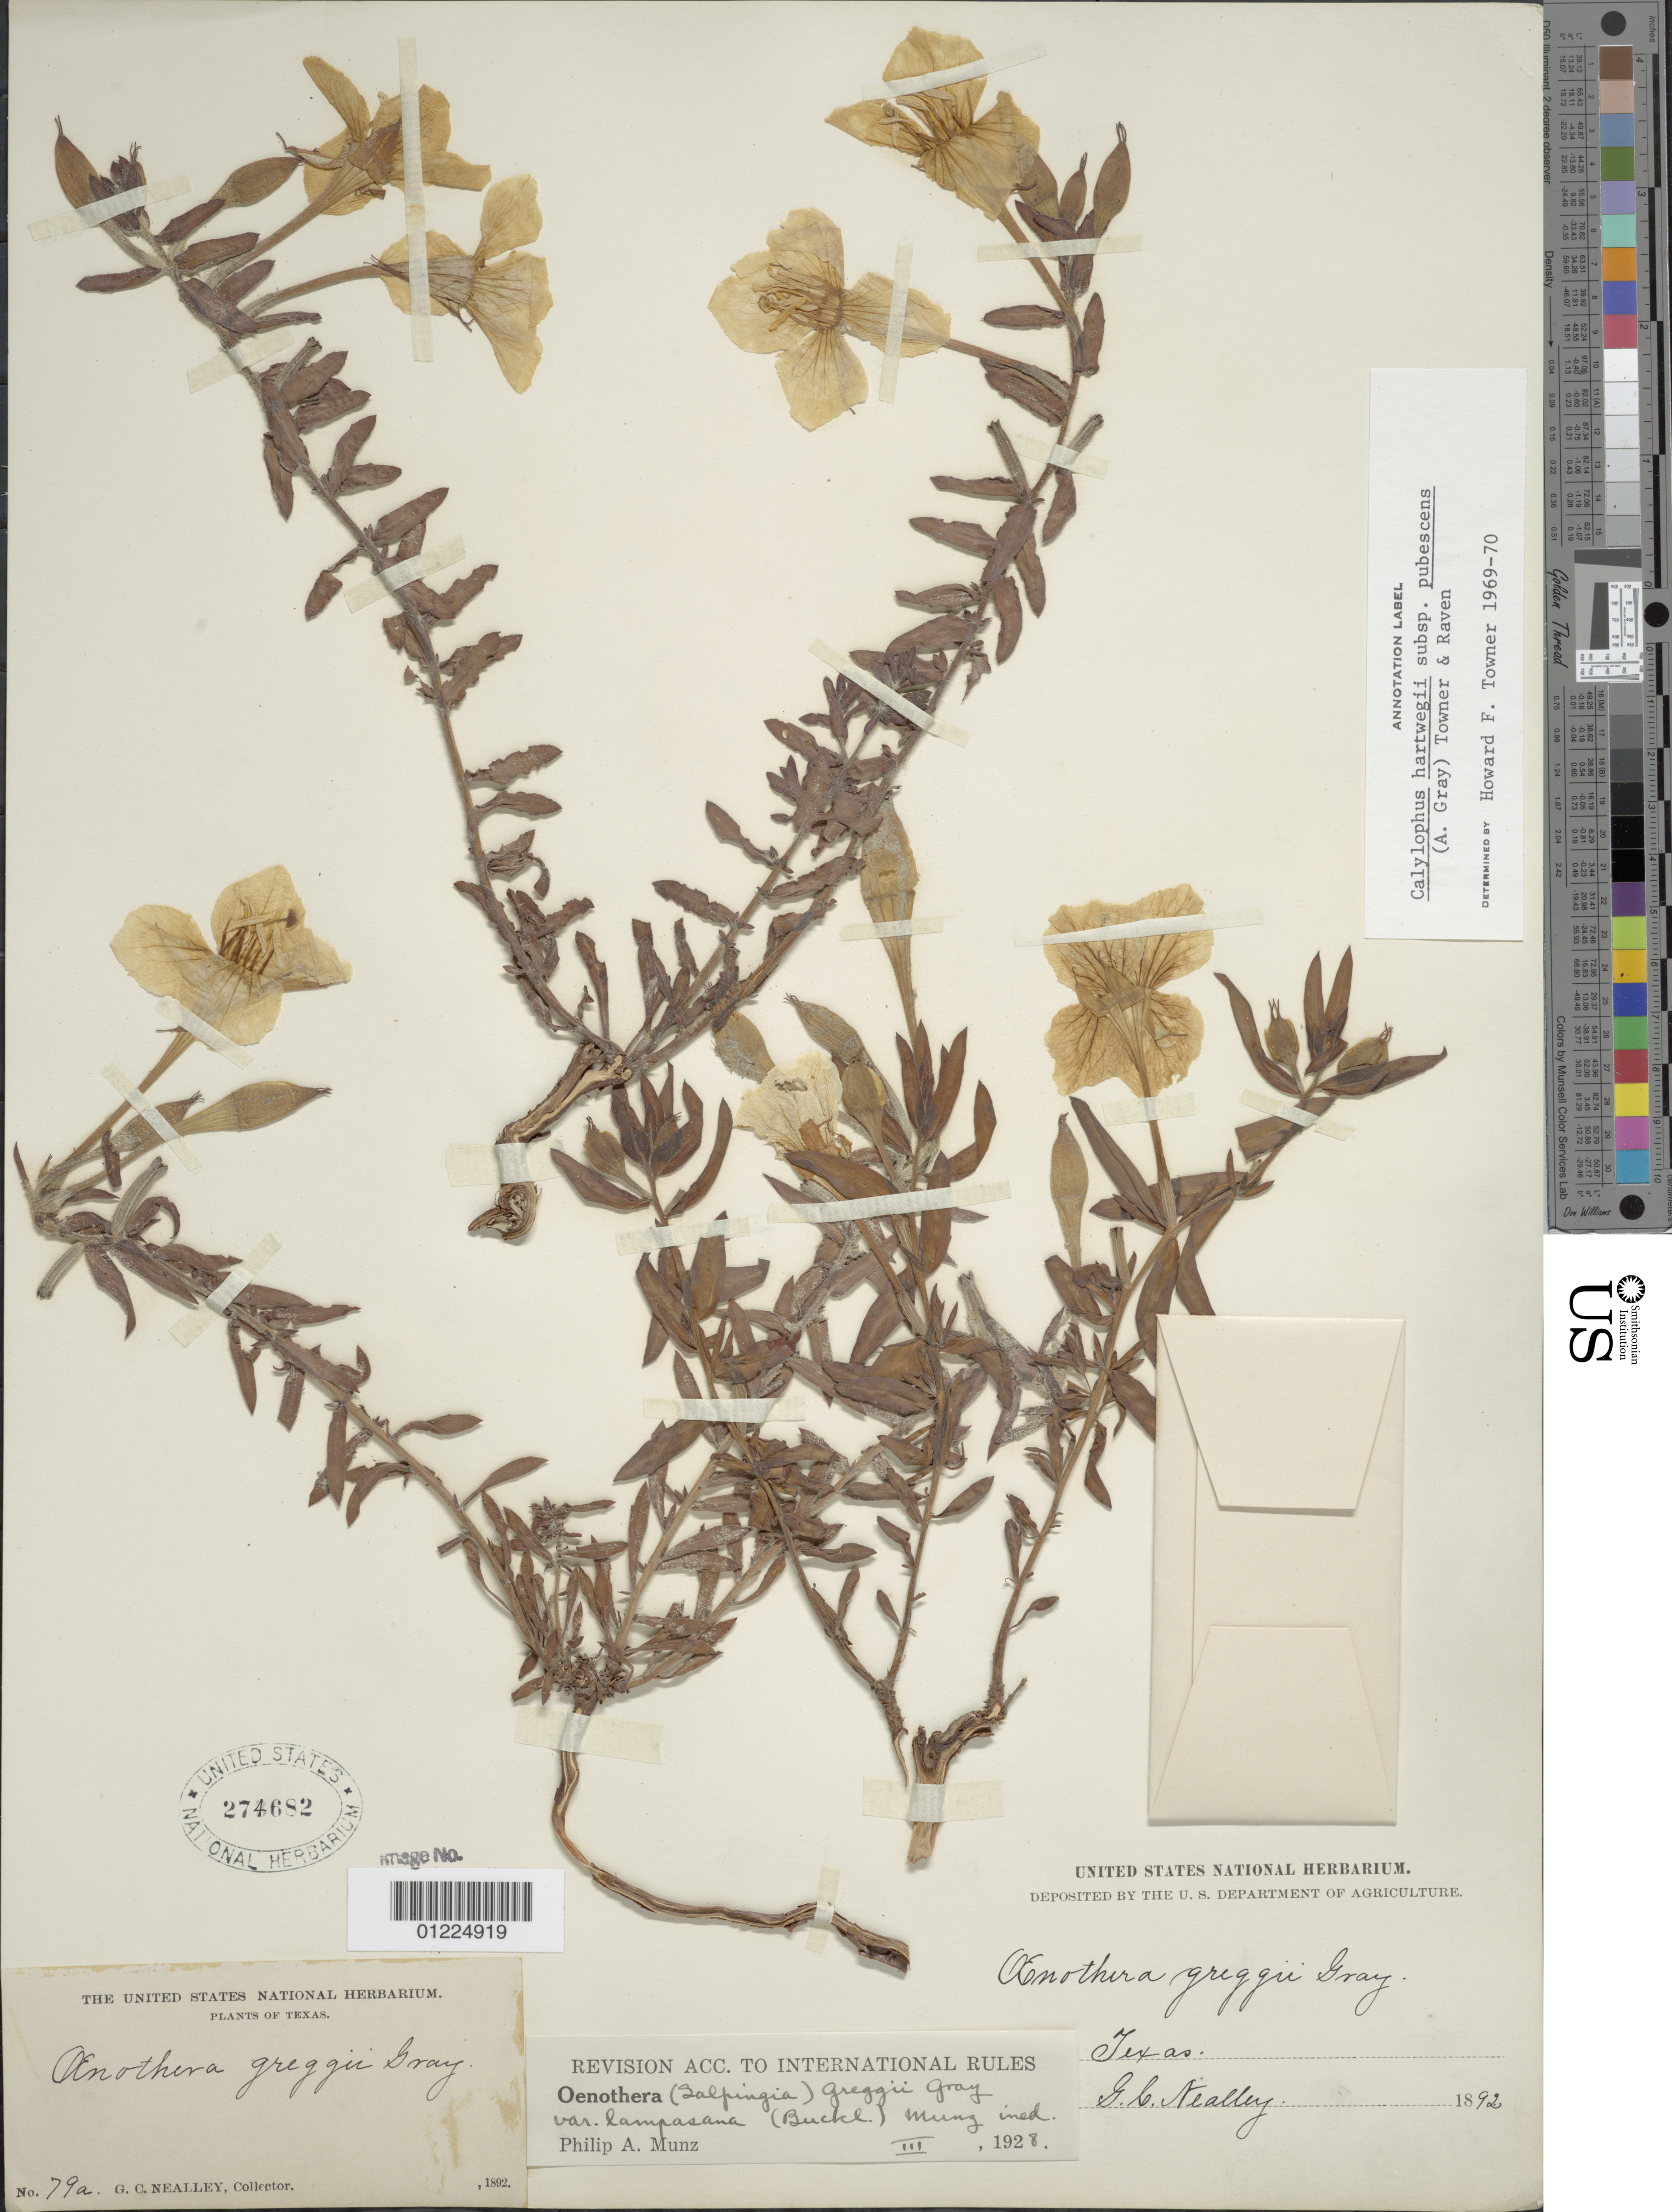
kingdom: Plantae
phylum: Tracheophyta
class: Magnoliopsida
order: Myrtales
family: Onagraceae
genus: Oenothera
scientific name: Oenothera hartwegii subsp. pubescens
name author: (A. Gray) W.L. Wagner & Hoch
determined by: Towner, H. F.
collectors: G. C. Nealley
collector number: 79 a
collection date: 1892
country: United States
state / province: Texas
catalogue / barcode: US 274682